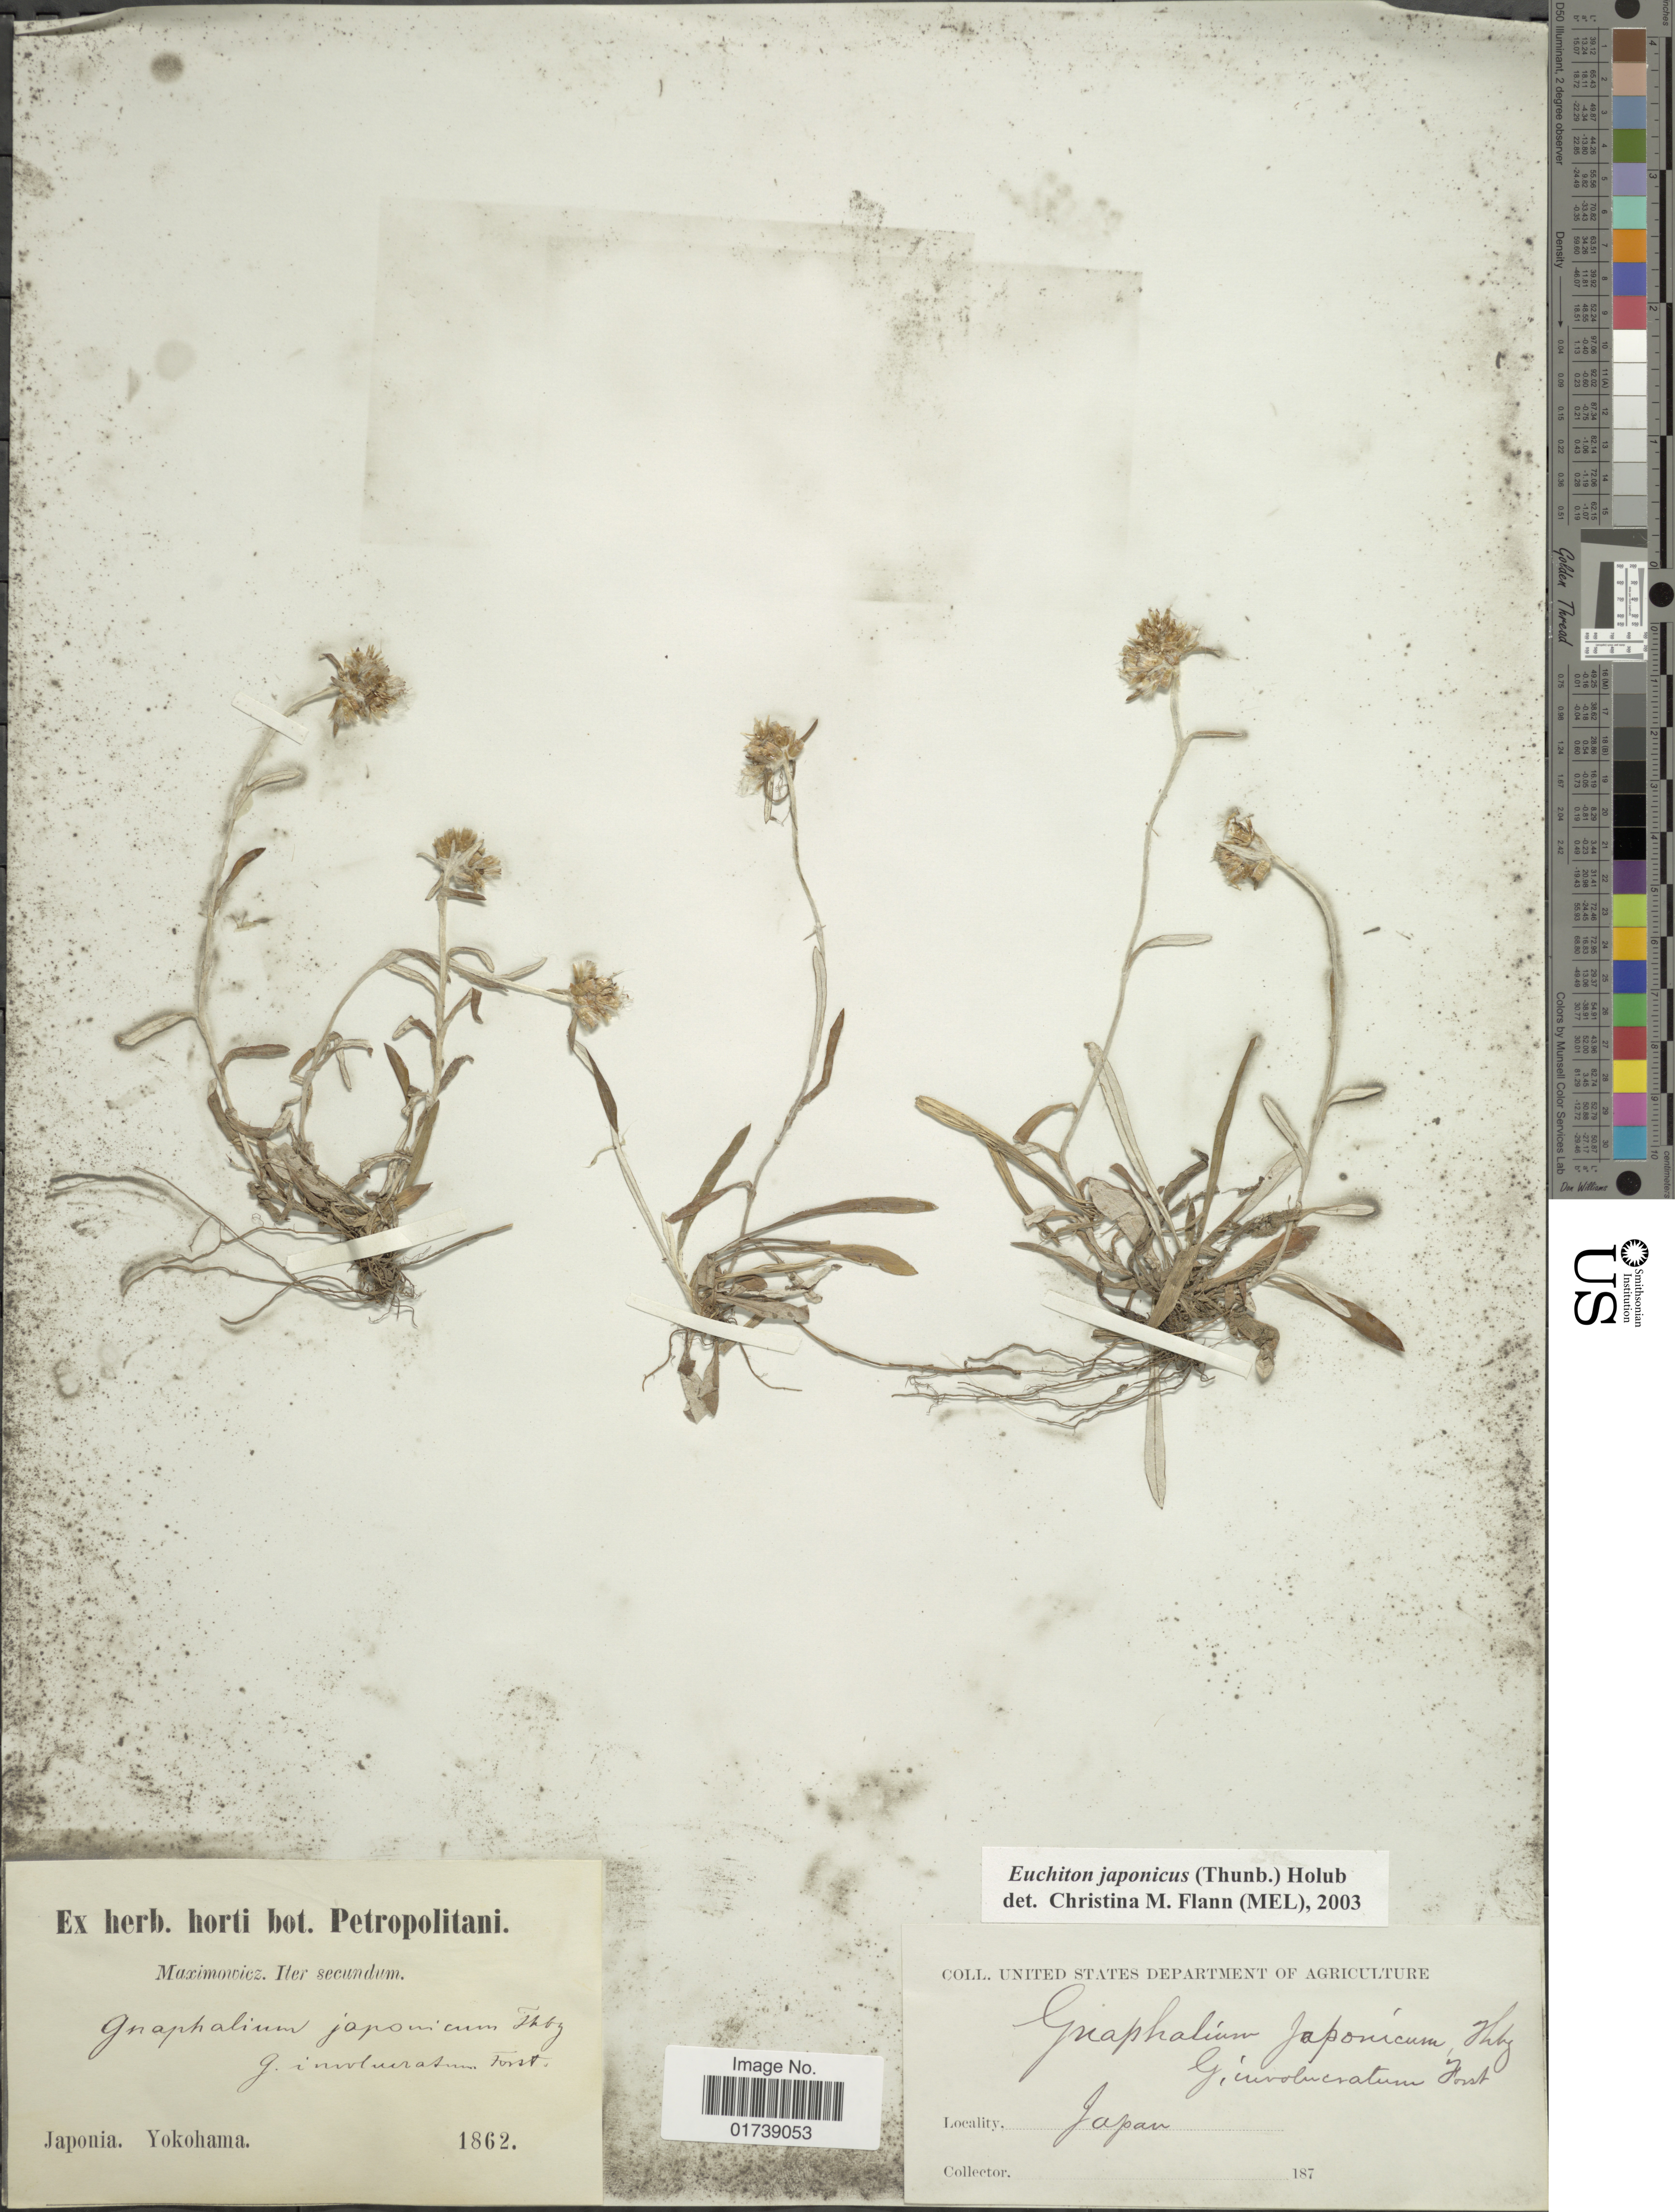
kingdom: Plantae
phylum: Tracheophyta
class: Magnoliopsida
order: Asterales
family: Asteraceae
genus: Euchiton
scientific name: Euchiton japonicus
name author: (Thunb.) Anderb.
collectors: ex Herb. Horti Bot. Petropolitani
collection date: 1862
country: Japan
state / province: Kanagawa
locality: Yokohoma